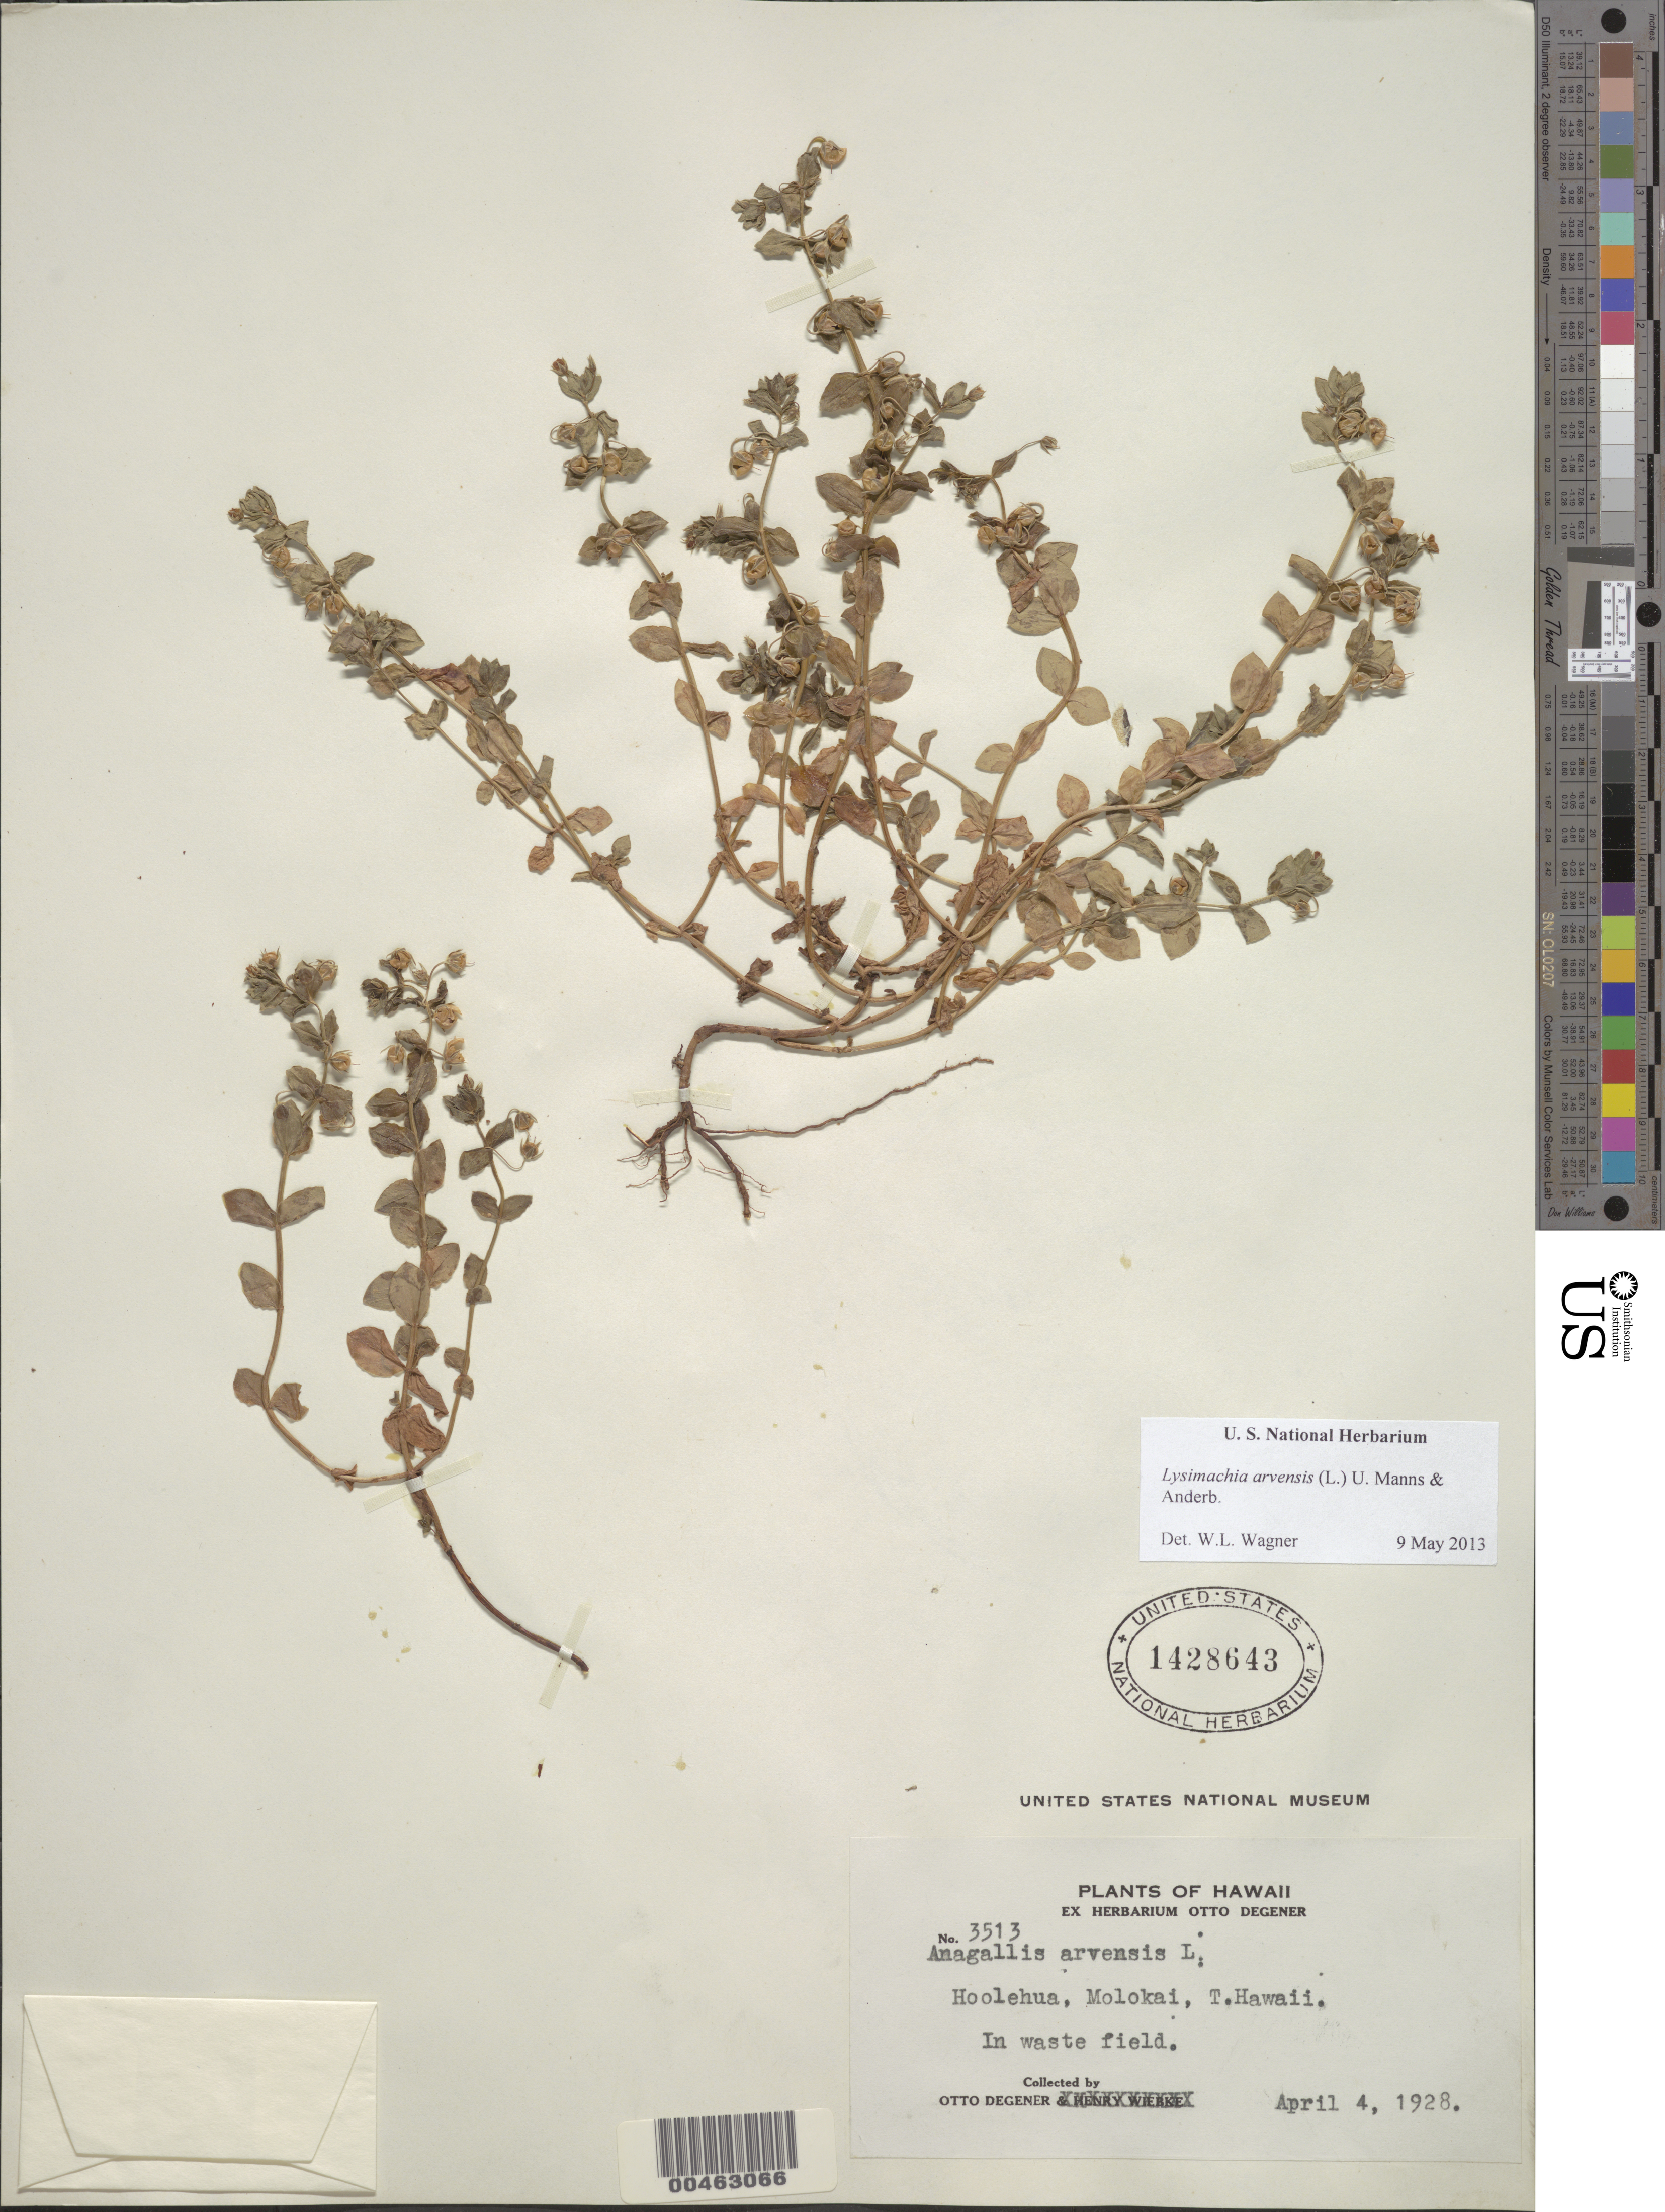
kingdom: Plantae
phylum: Tracheophyta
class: Magnoliopsida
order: Ericales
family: Primulaceae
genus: Lysimachia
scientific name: Lysimachia arvensis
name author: (L.) U. Manns & Anderb.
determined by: Wagner, W. L., (BOT), Smithsonian Institution - National Museum of Natural History (UNITED STATES)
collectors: O. Degener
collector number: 3513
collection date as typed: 4 Apr 1928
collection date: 1928-04-04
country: United States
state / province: Hawaii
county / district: Maui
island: Moloka'i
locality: Hoolehua, in waste field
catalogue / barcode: US 1428643